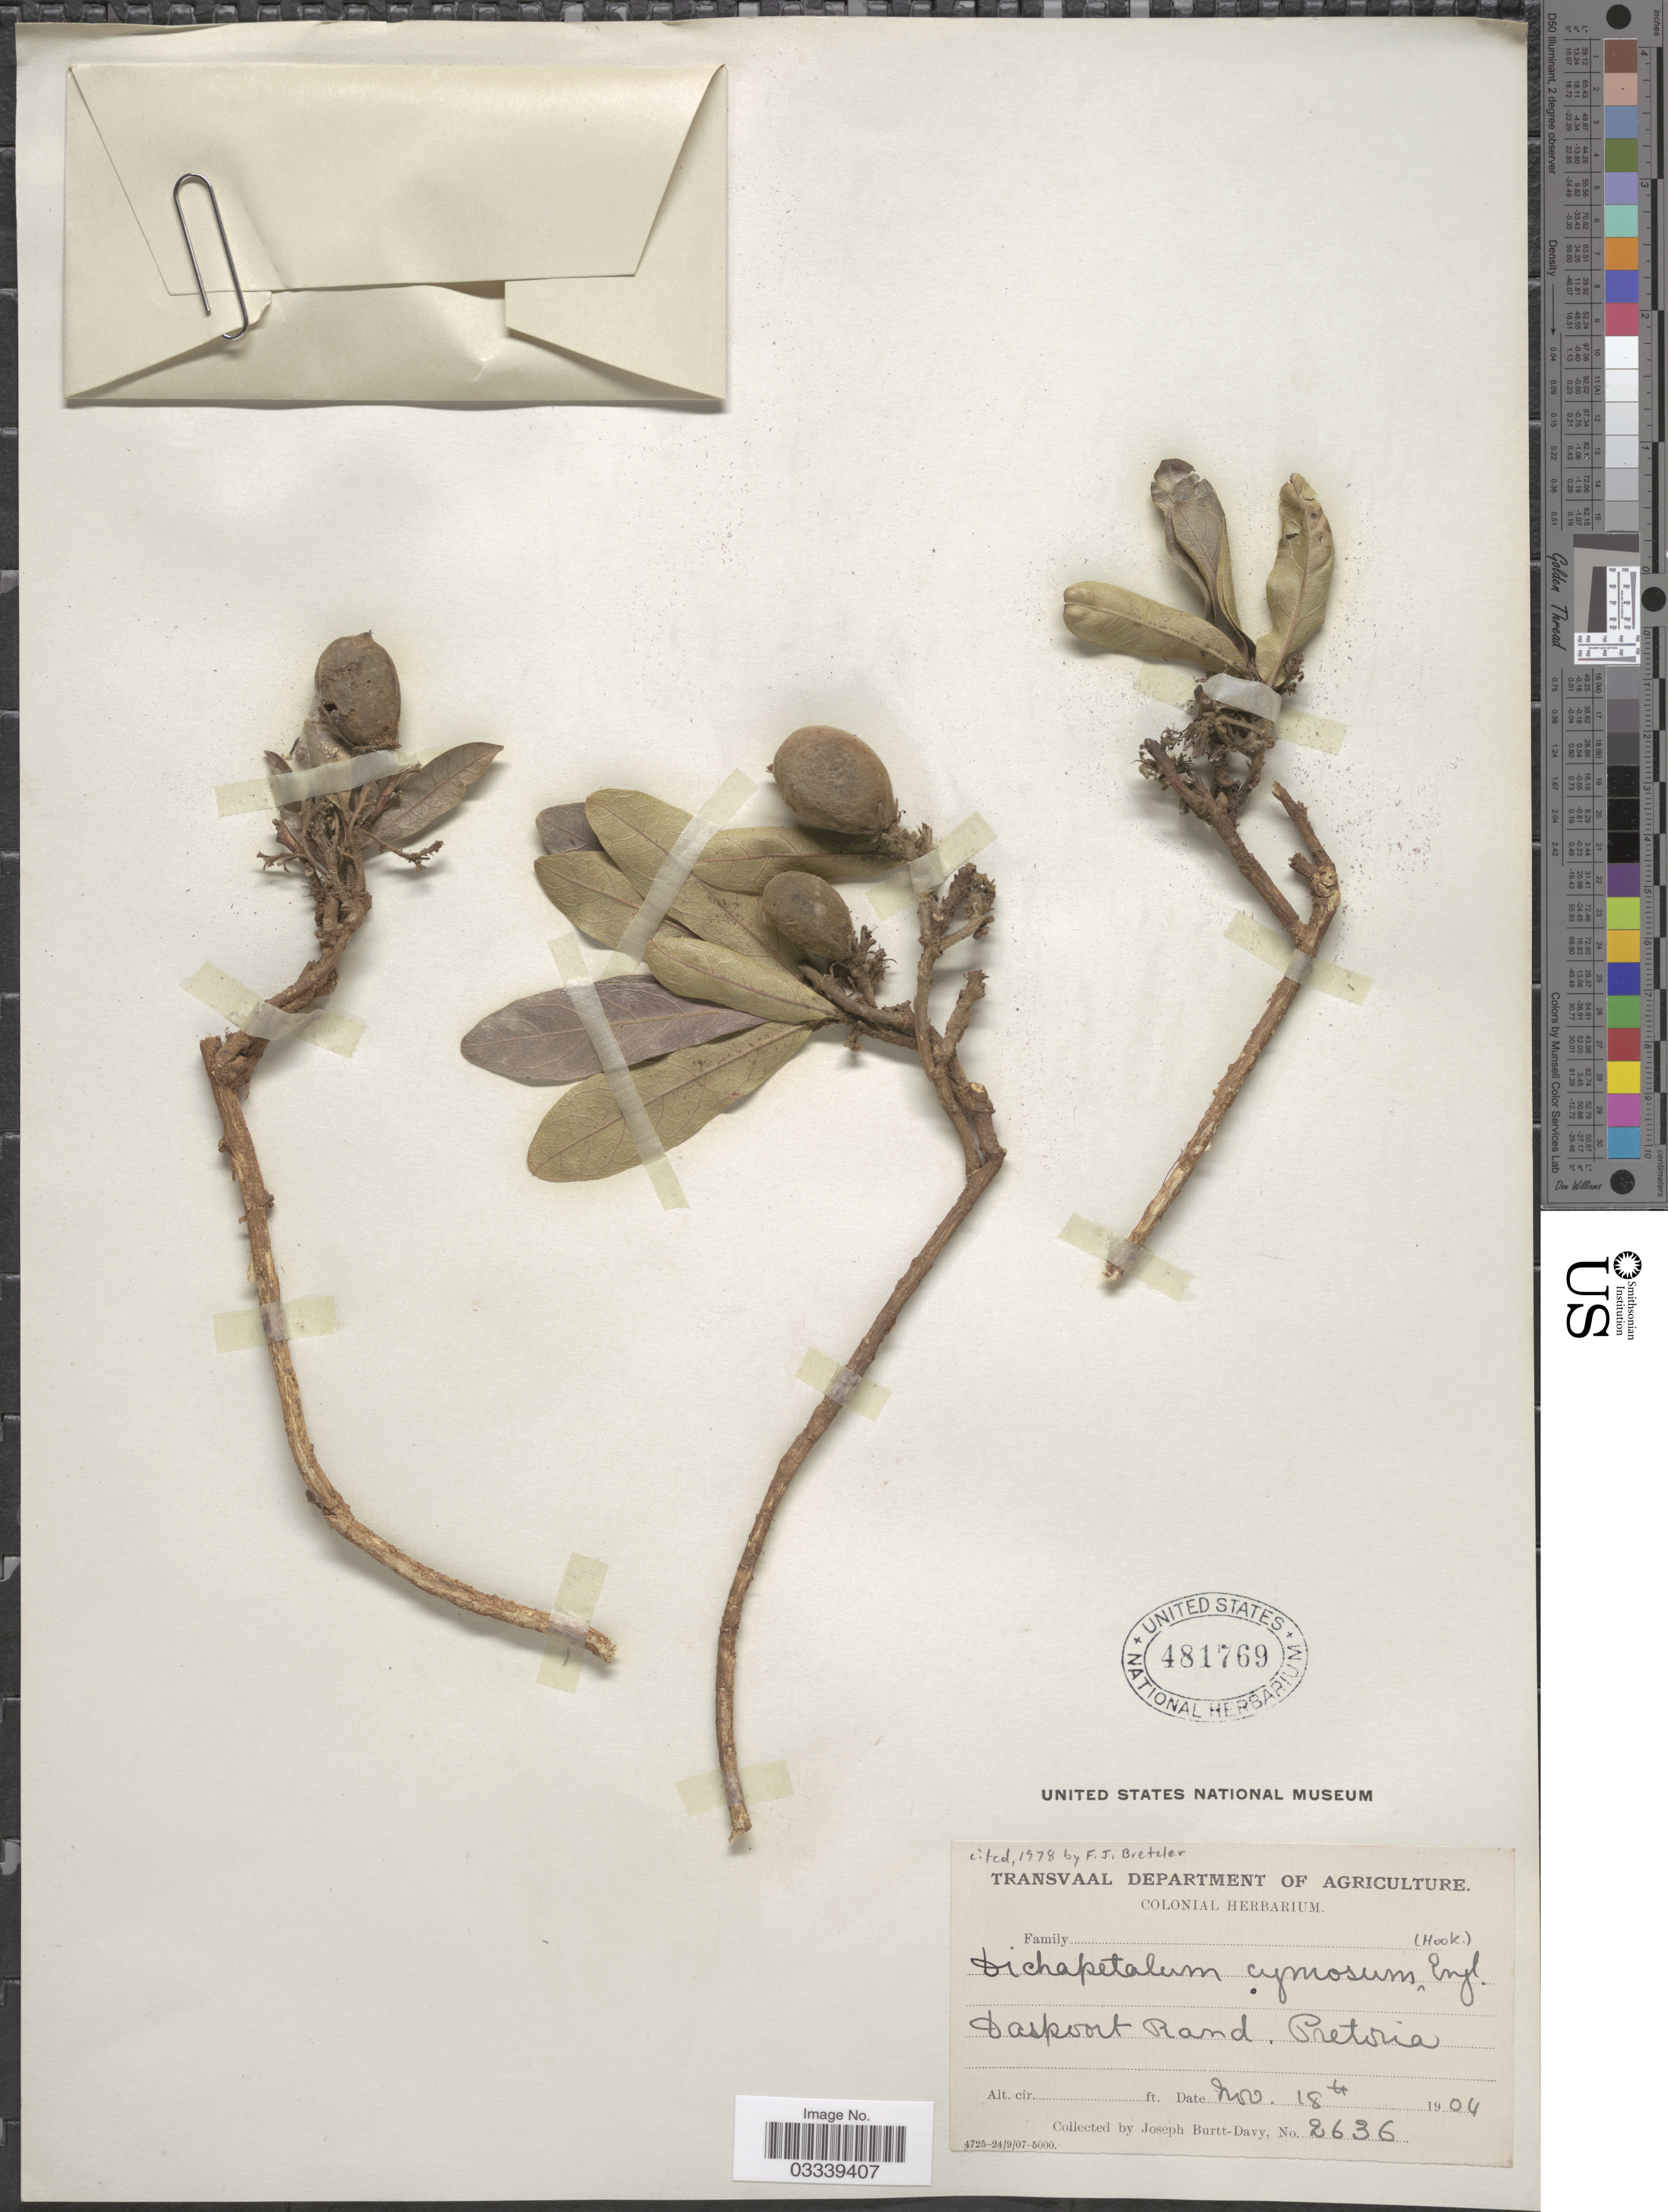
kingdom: Plantae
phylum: Tracheophyta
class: Magnoliopsida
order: Malpighiales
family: Dichapetalaceae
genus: Dichapetalum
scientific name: Dichapetalum cymosum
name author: (Hook.) Engl.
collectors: J. Burtt Davy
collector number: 2636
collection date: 1904-11-18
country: South Africa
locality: Daspoort Rand, Pretoria.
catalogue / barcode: US 481769